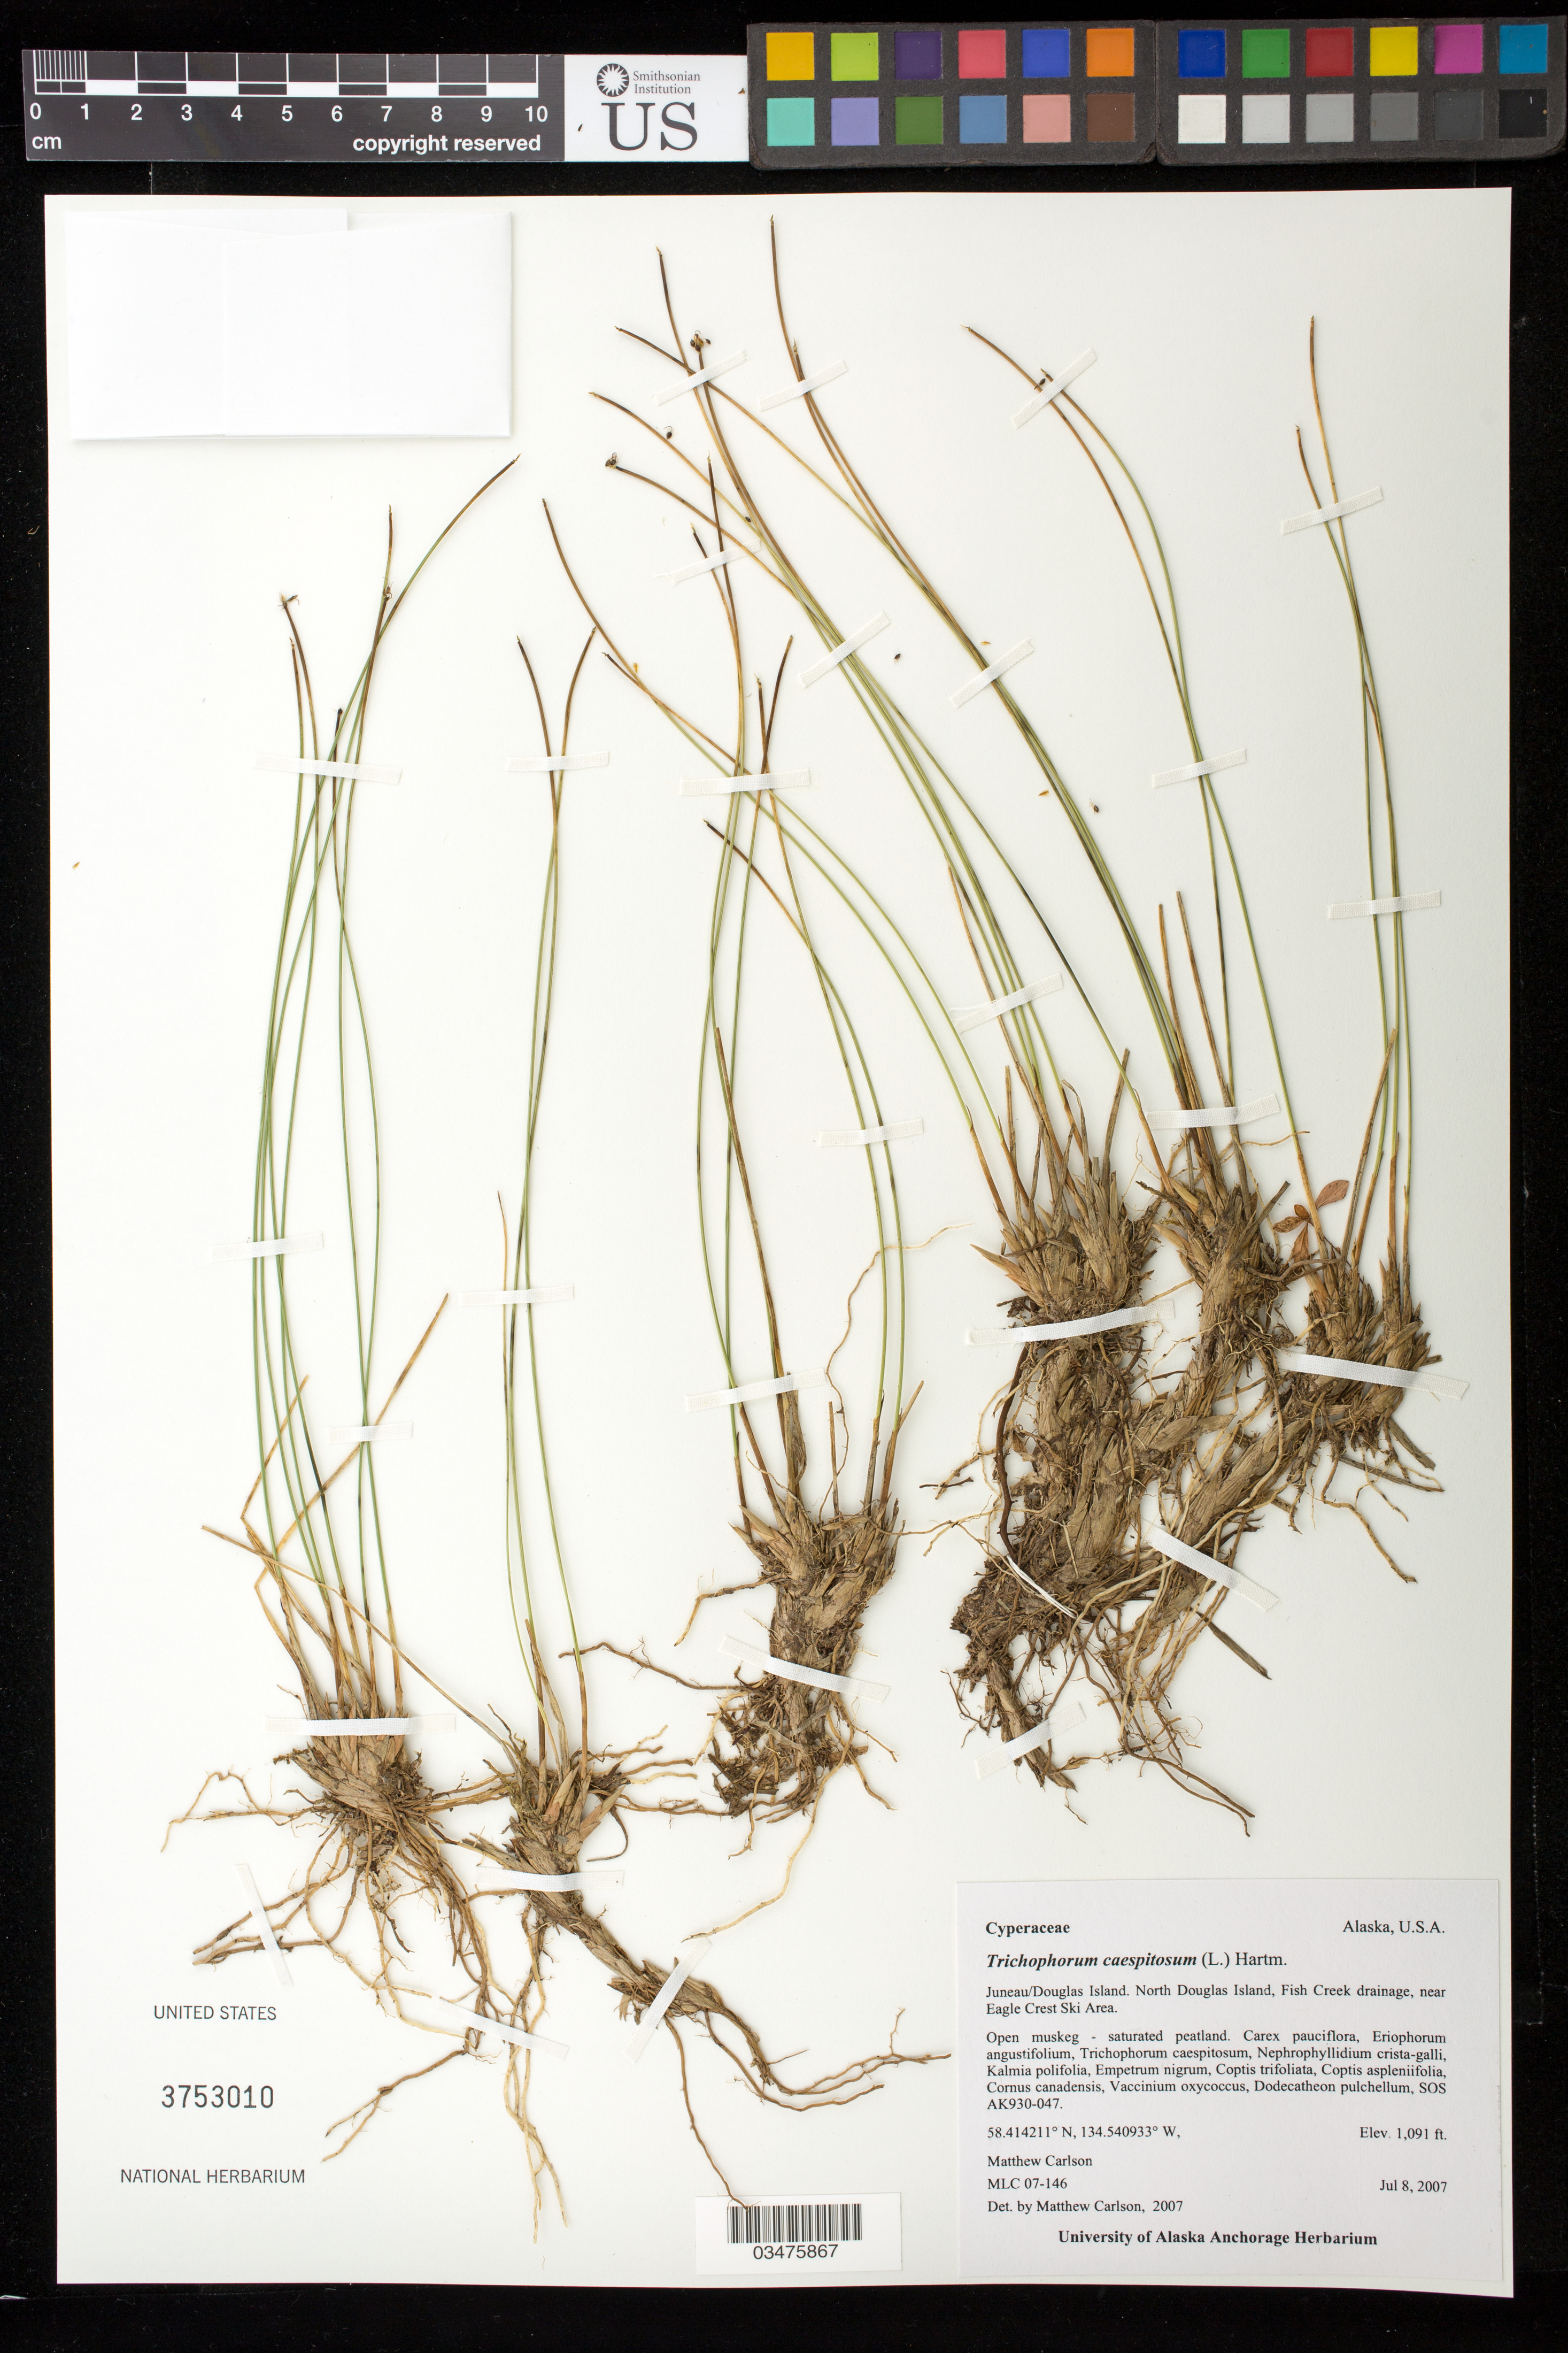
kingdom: Plantae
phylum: Tracheophyta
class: Liliopsida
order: Poales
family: Cyperaceae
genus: Trichophorum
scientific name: Trichophorum cespitosum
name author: (L.) Hartm.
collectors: M. Carlson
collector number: AK930-047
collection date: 2007-07-08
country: United States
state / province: Alaska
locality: Juneau/Douglas Island. North Douglas Island, Fish Creek drainage, near Eagle Crest Ski Area.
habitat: Open muskeg-saturated peatland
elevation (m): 333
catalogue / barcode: US 3753010